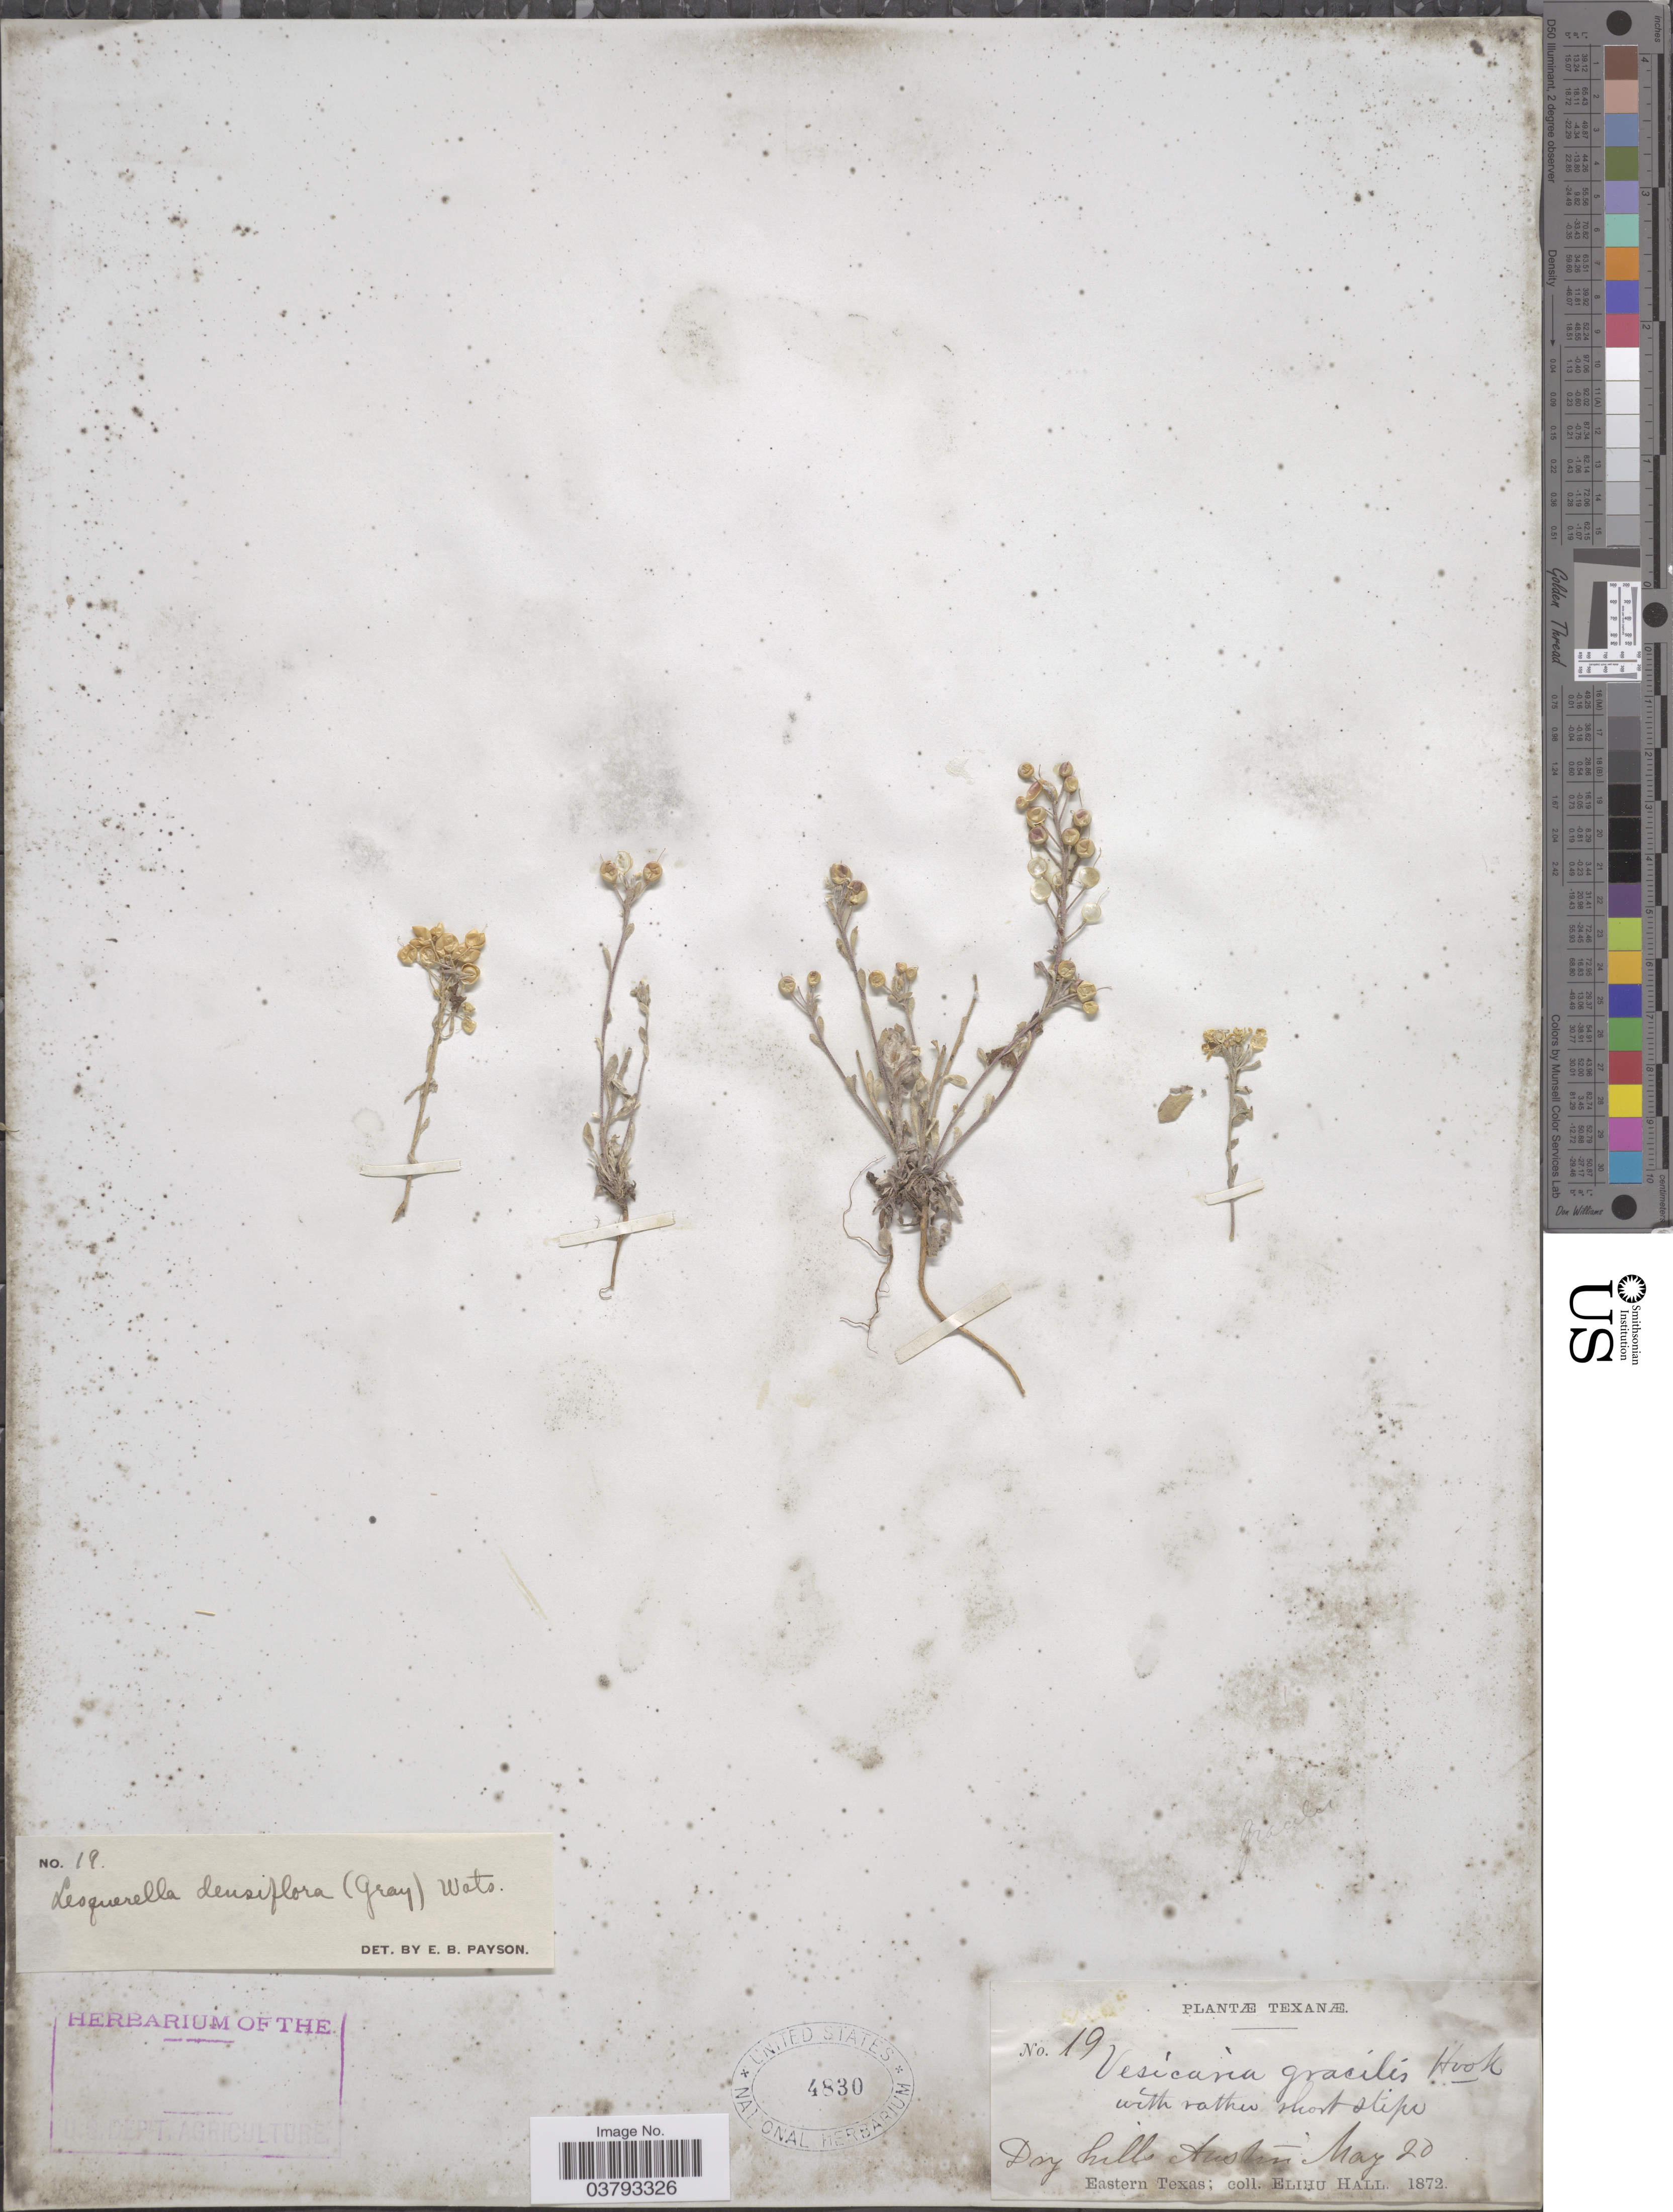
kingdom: Plantae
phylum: Tracheophyta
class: Magnoliopsida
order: Brassicales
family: Brassicaceae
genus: Lesquerella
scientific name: Lesquerella densiflora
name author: (A. Gray) S. Watson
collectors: E. Hall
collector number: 19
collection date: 1872-05-20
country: United States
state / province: Texas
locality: Dry hills Austin. Eastern Texas.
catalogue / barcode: US 4830